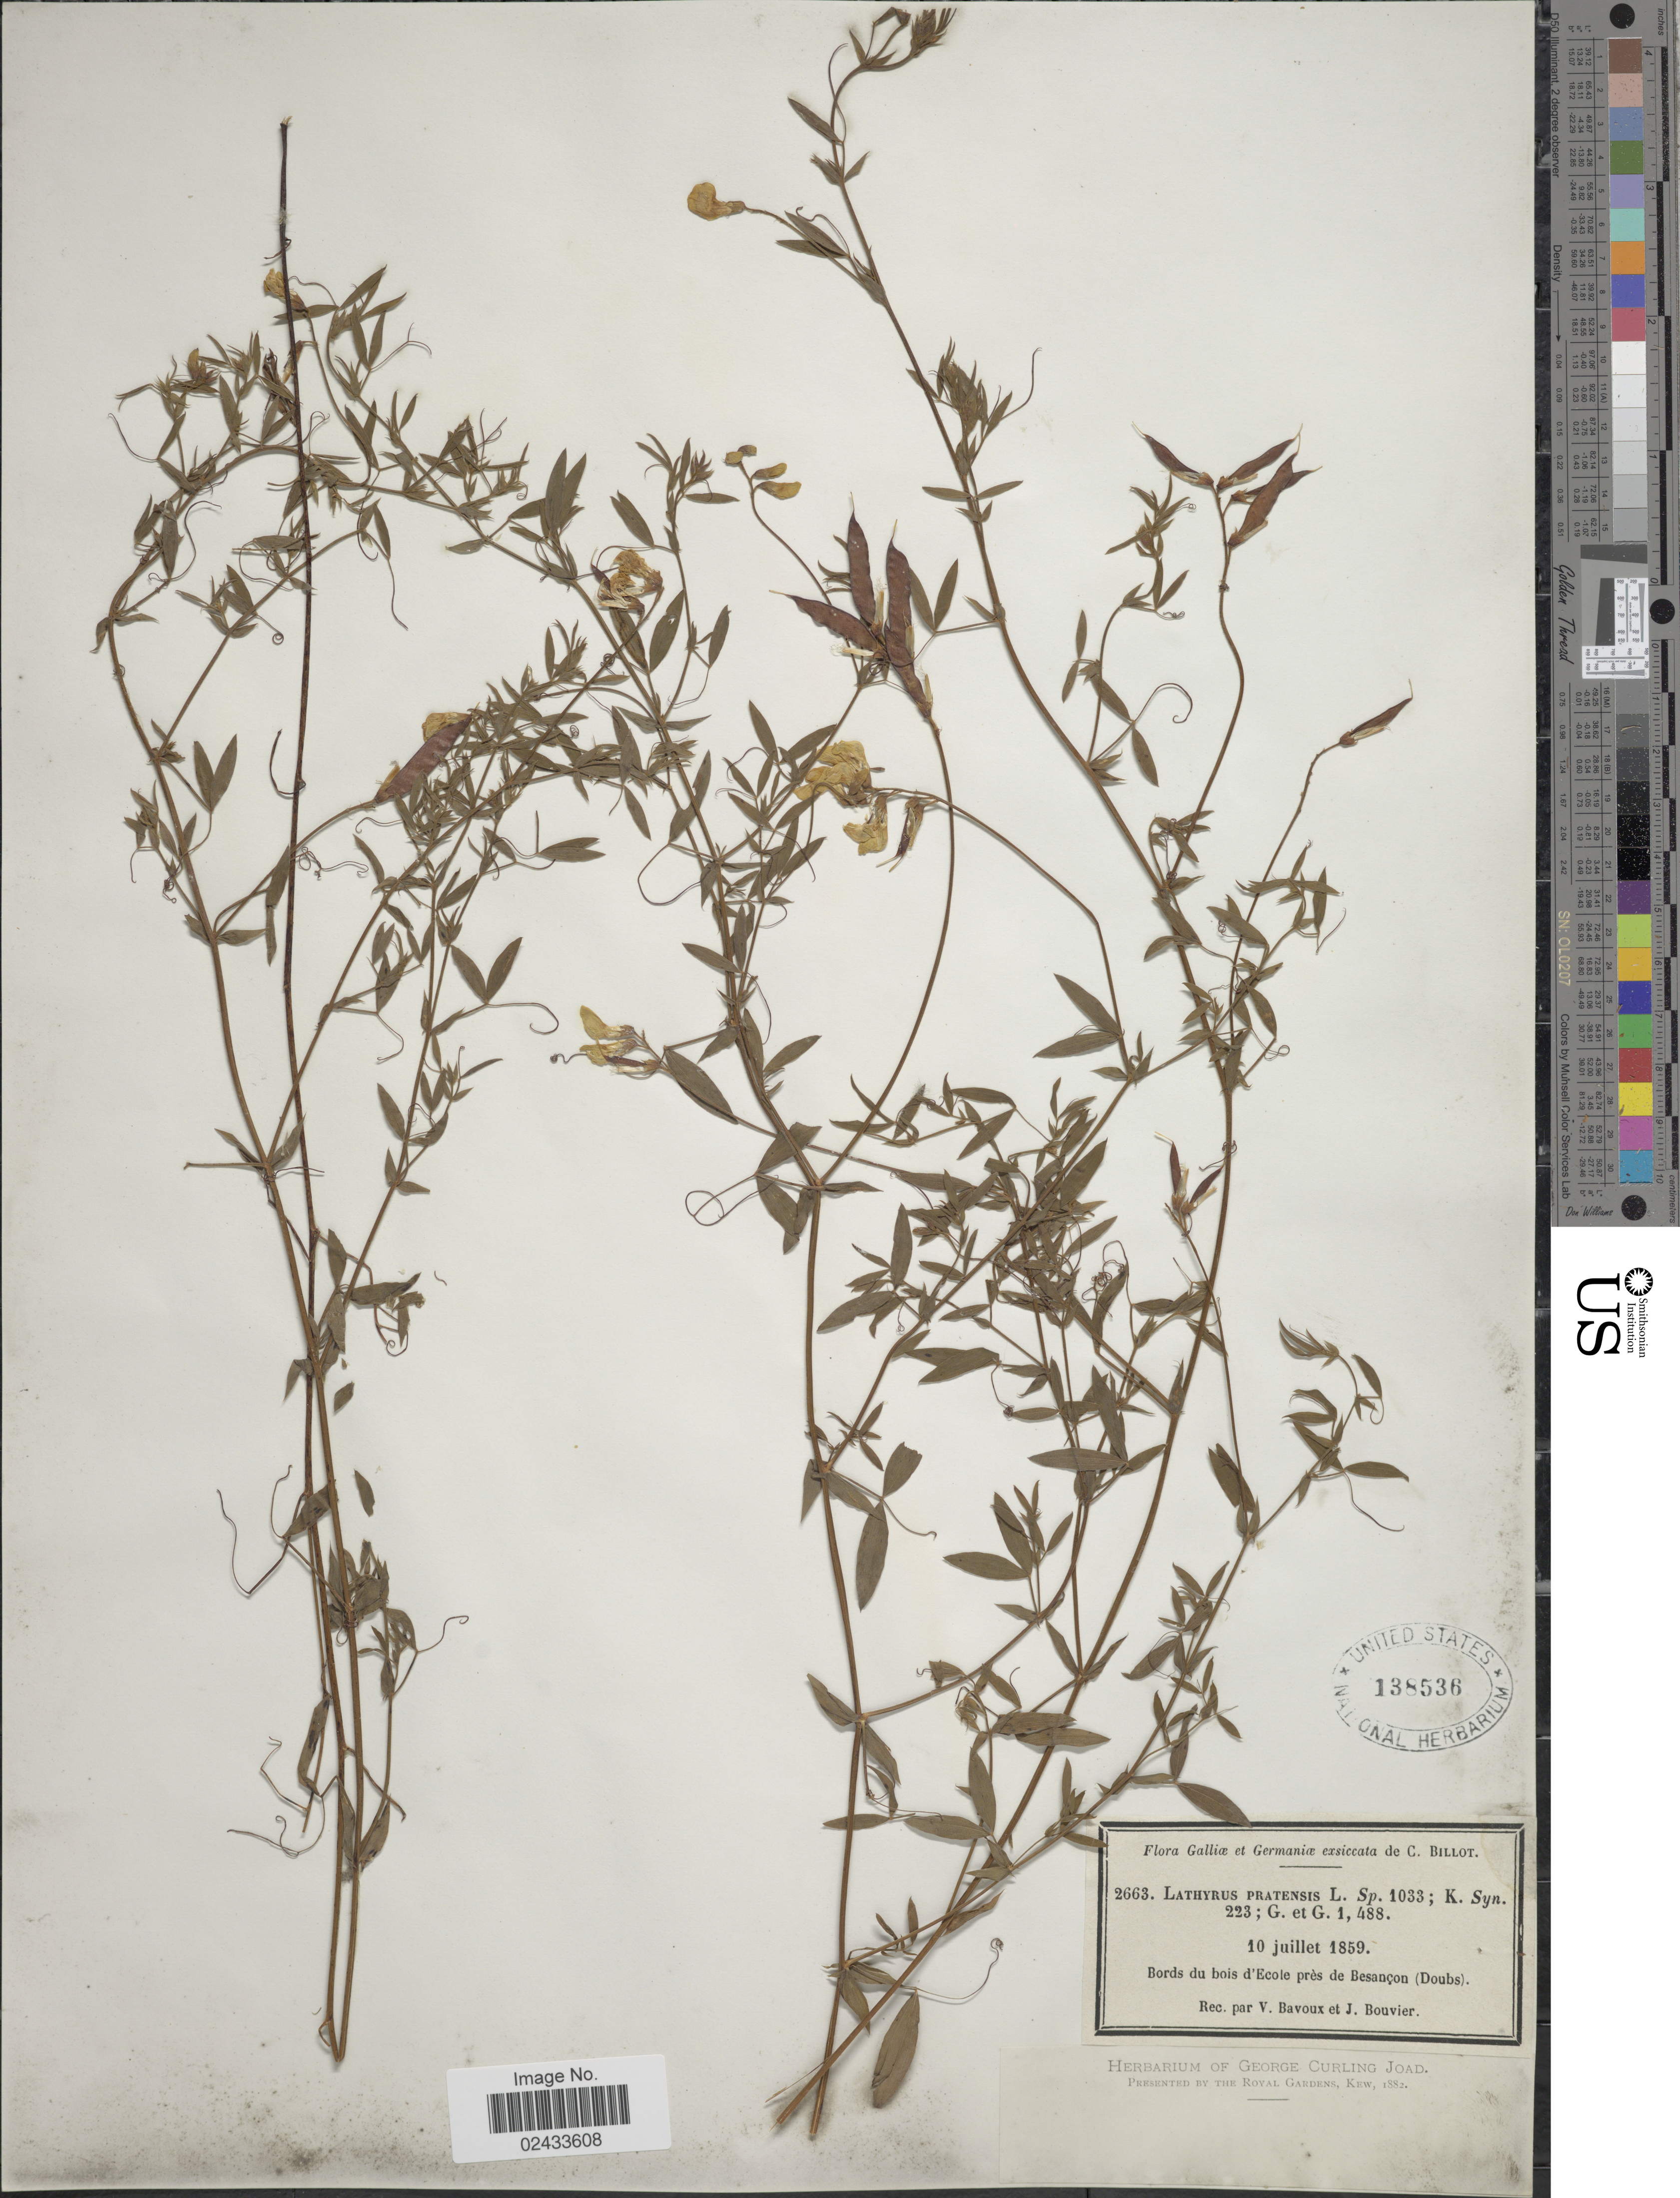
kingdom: Plantae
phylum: Tracheophyta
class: Magnoliopsida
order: Fabales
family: Fabaceae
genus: Lathyrus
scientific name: Lathyrus pratensis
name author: L.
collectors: P.C. Billot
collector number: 2663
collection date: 1859-07-10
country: France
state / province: Bourgogne-Franche-Comté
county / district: Doubs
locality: Galliae et Germaniae, Bords du bois d'Ecole pres de Besancon (Doubs)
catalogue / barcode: US 138536